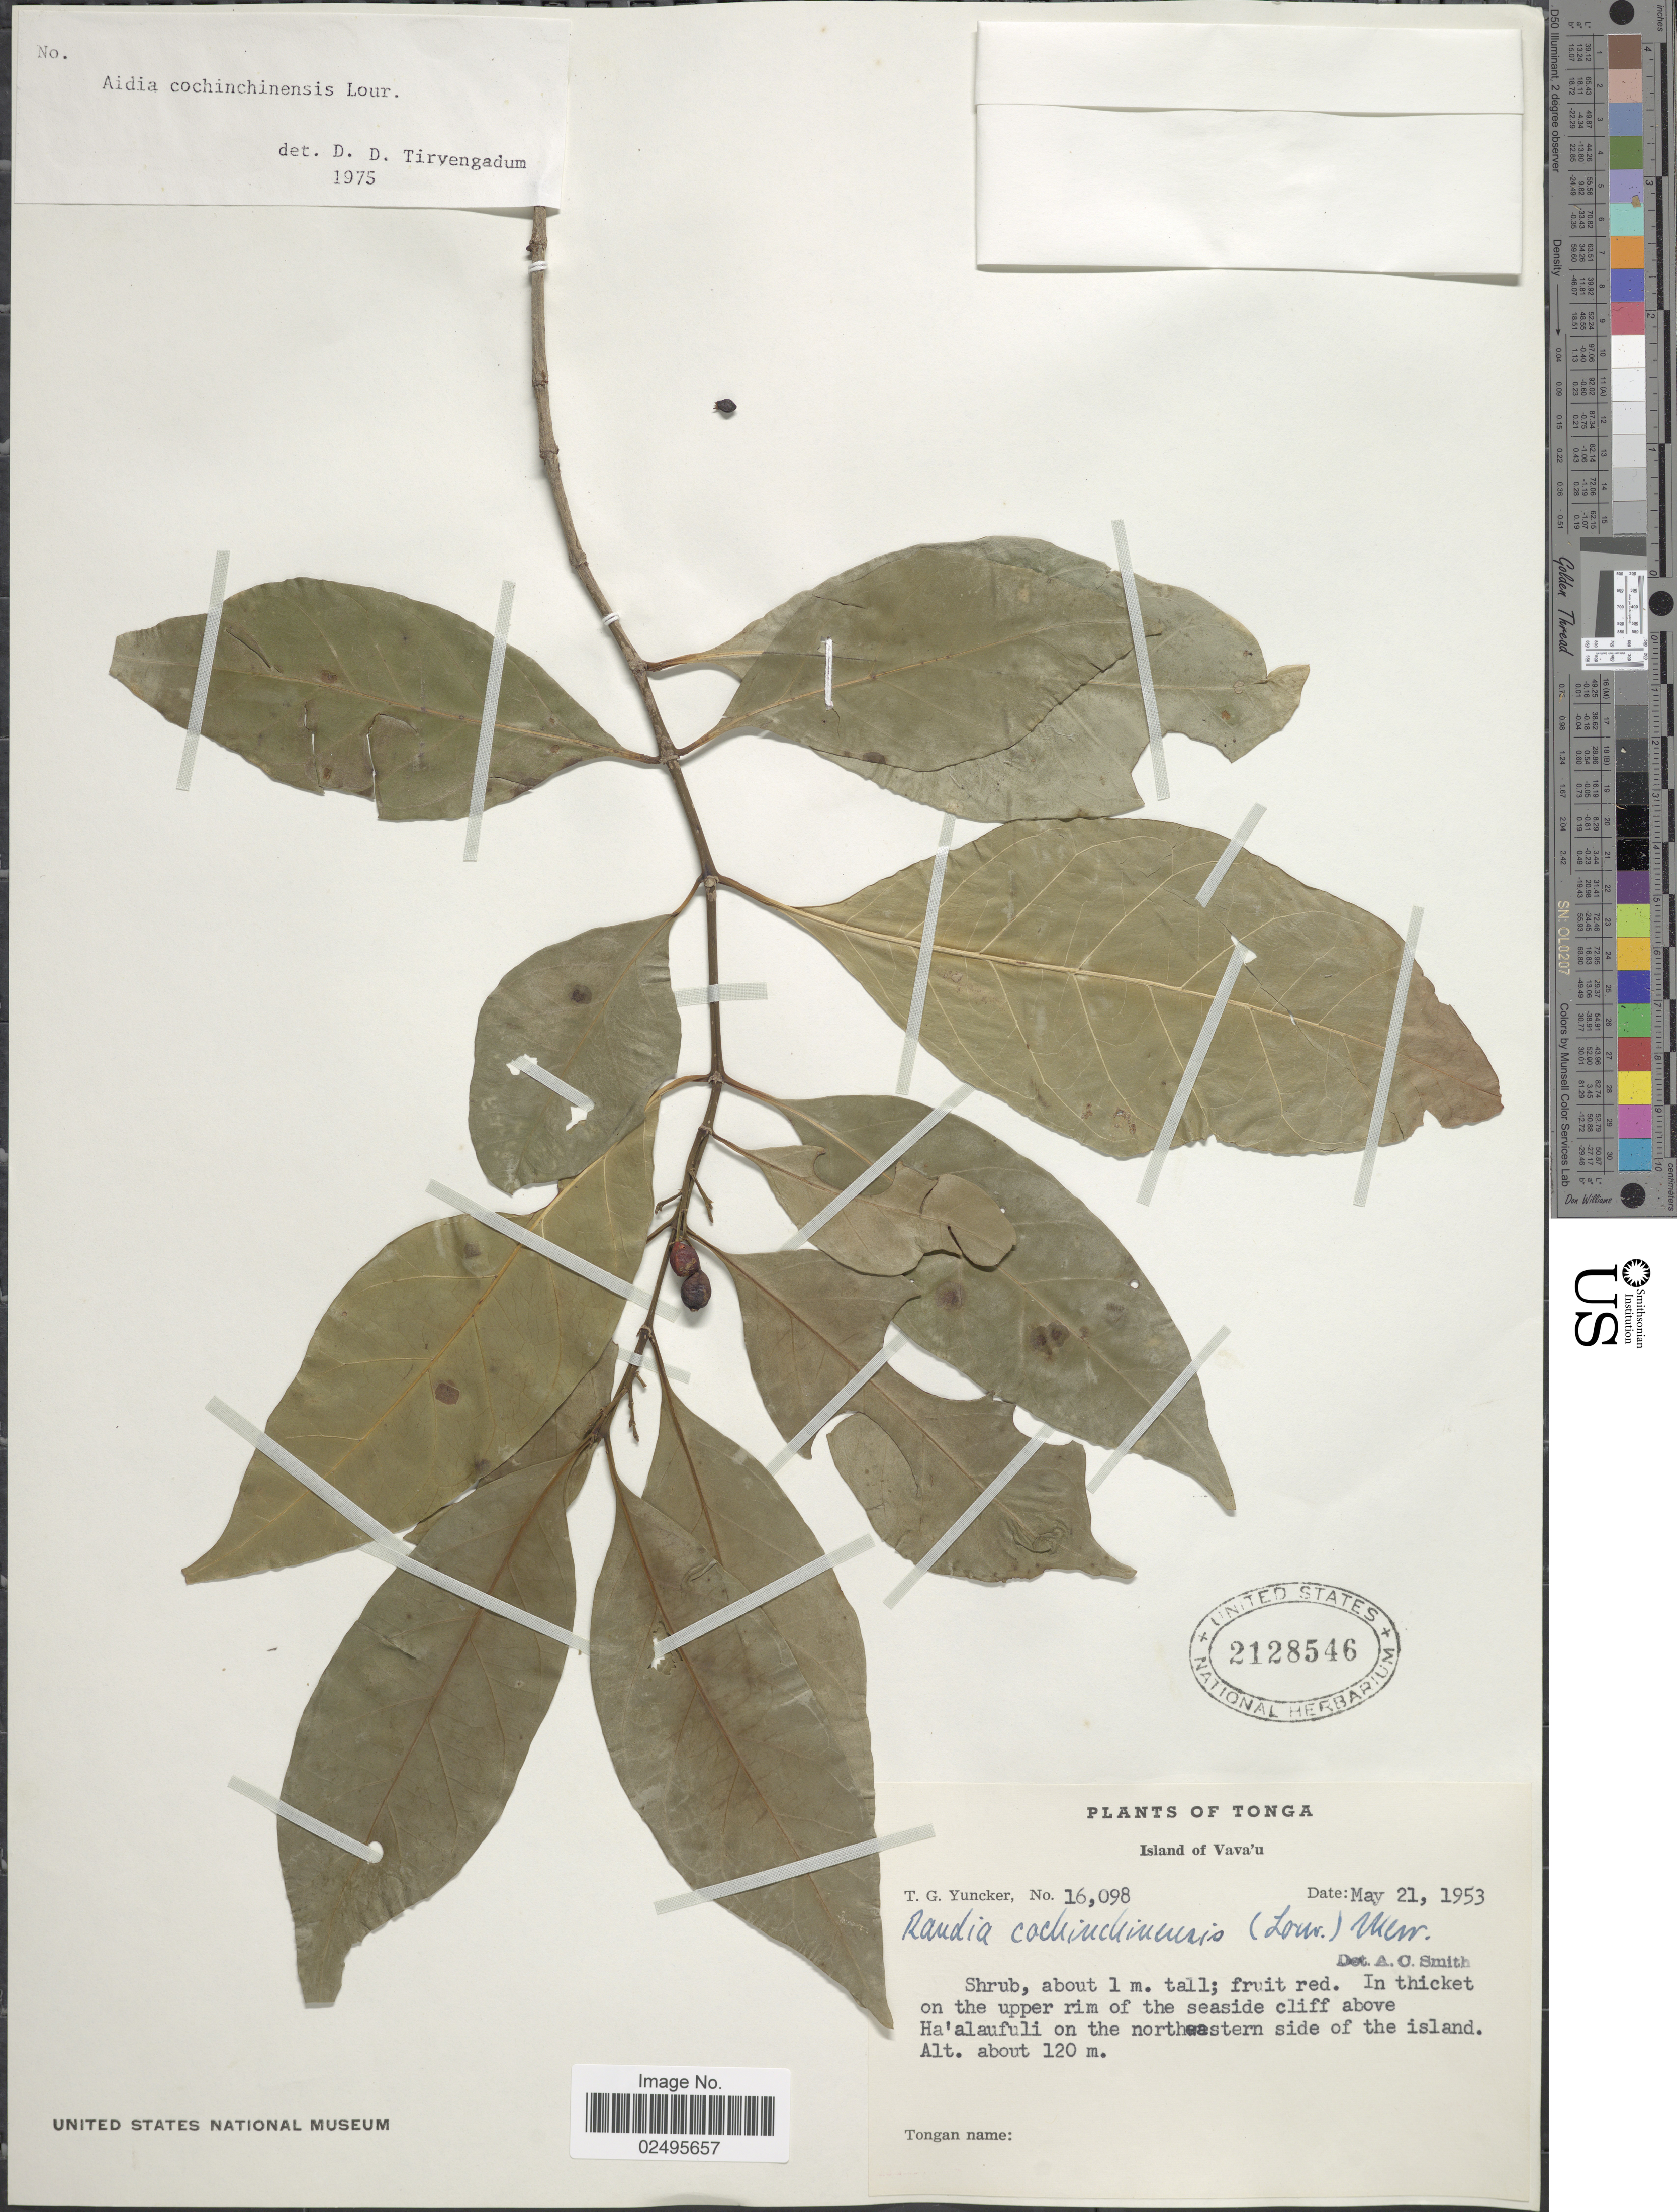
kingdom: Plantae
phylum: Tracheophyta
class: Magnoliopsida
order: Gentianales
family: Rubiaceae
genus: Aidia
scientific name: Aidia graeffei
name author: (Reinecke) Tirveng.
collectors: T. G. Yuncker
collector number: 16098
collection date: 1953-05-21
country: Tonga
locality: Island of Vava'u. On the upper rim of the seasie cliff above Ha'alaufuli on the northeastern side of island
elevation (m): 120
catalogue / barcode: US 2128546